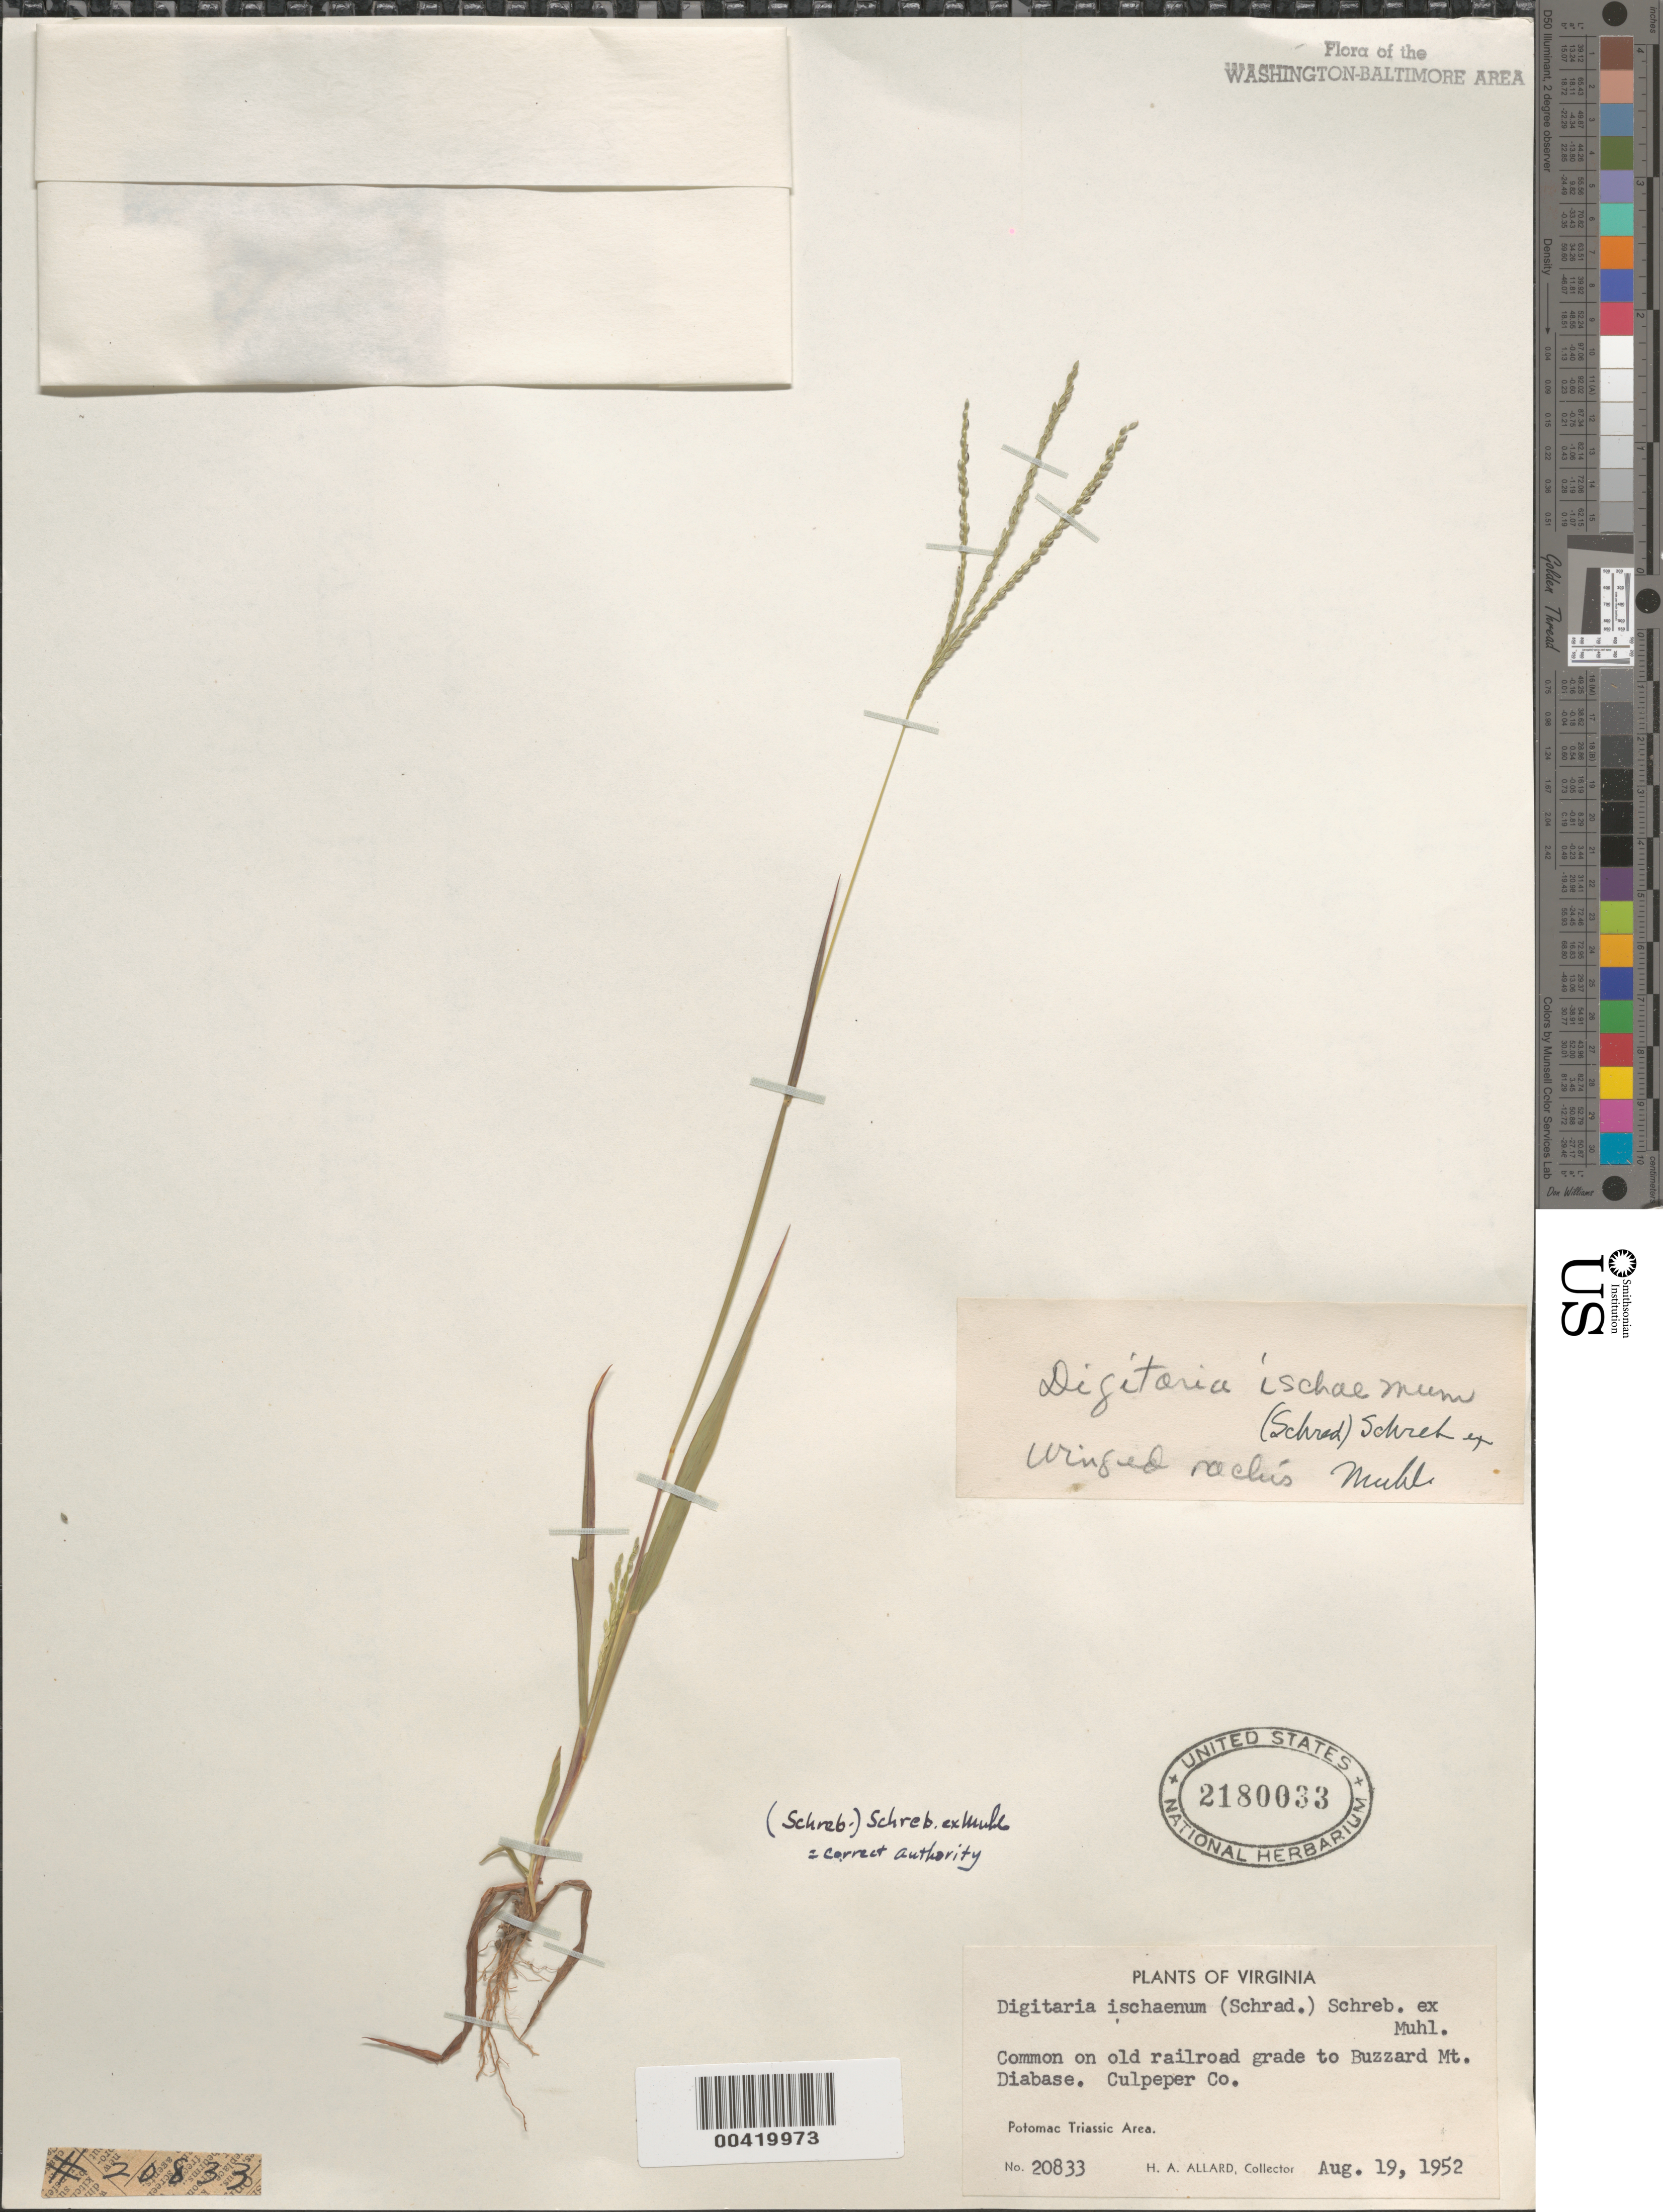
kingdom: Plantae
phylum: Tracheophyta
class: Liliopsida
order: Poales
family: Poaceae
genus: Digitaria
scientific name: Digitaria ischaemum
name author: (Schreber) Schreber ex Muhl.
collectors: H. A. Allard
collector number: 20833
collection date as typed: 19 Aug 1952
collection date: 1952-08-19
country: United States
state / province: Virginia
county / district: Culpeper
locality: Buzzard Mountain, railroad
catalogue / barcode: US 2180033